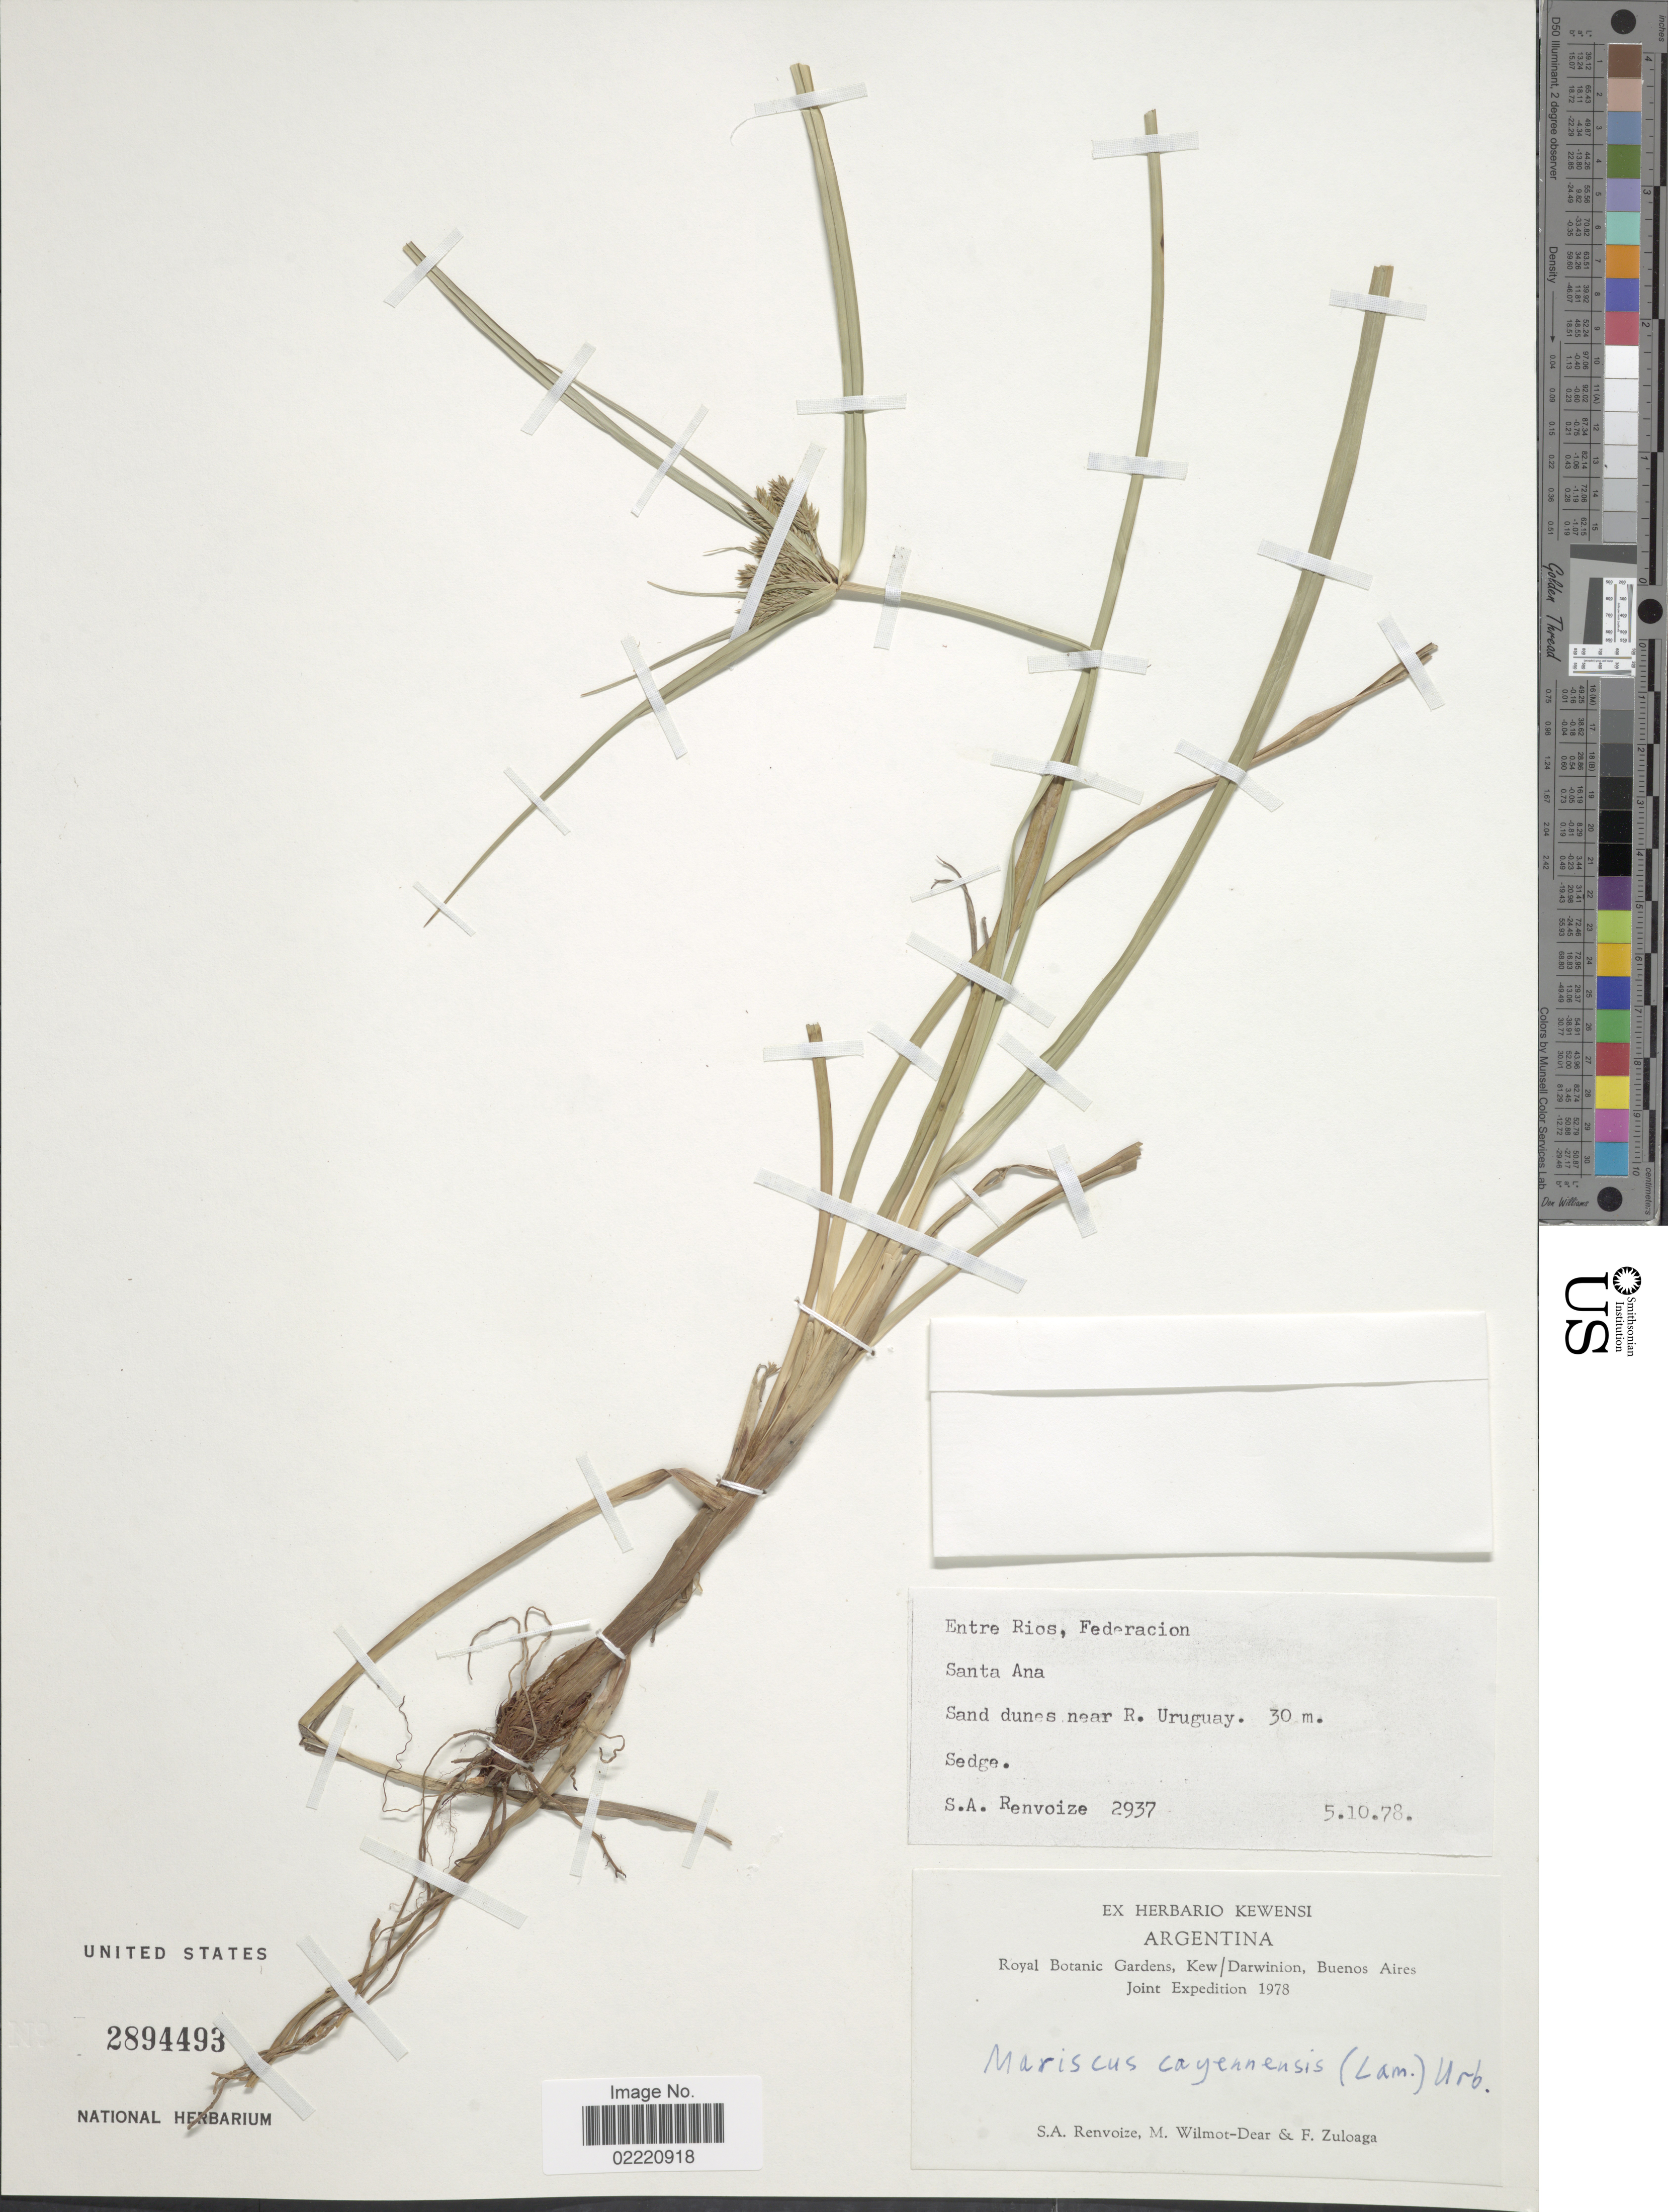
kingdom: Plantae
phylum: Tracheophyta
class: Liliopsida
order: Poales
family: Cyperaceae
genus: Cyperus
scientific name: Cyperus aggregatus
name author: (Willd.) Endl.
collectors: S. A. Renvoize, M. Wilmot-Dear & F. Zuloaga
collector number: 2937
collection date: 1978-10-05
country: Argentina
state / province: Entre Rios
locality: Federacion, Santa Ana, sand dunes near R. Uruguay.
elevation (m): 30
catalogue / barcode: US 2894493